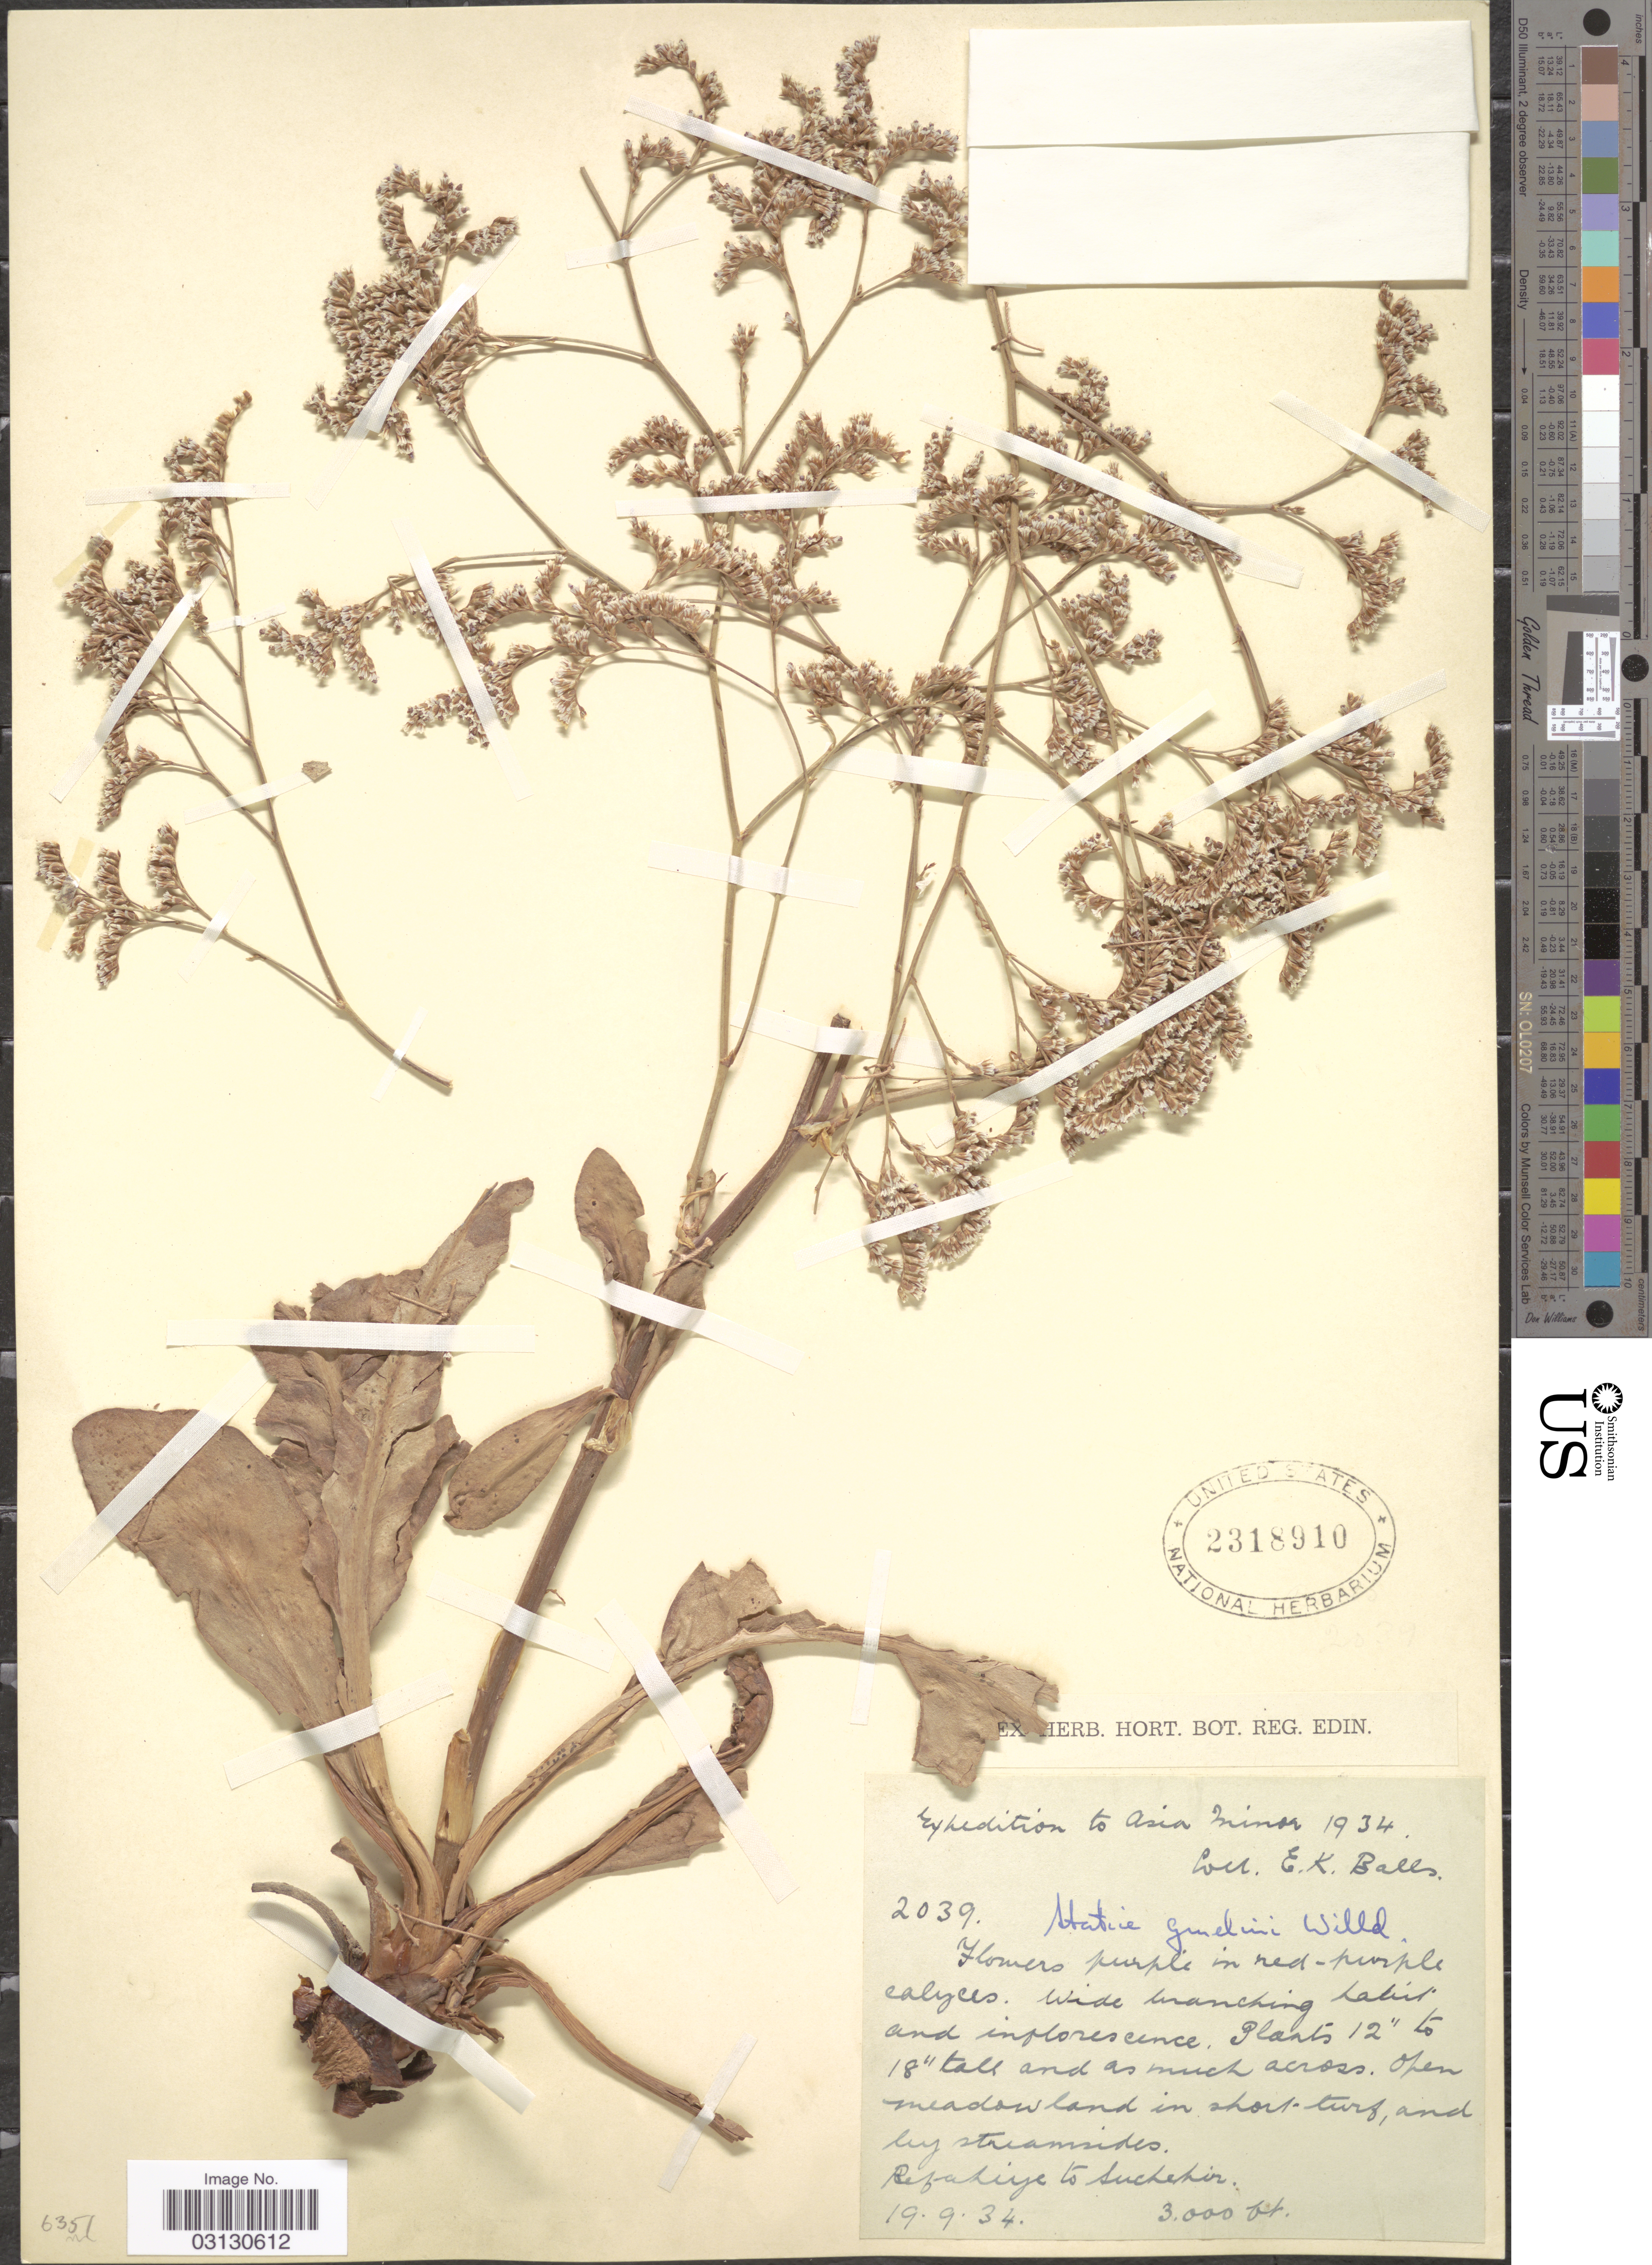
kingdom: Plantae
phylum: Tracheophyta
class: Magnoliopsida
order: Caryophyllales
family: Plumbaginaceae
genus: Limonium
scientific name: Limonium gmelinii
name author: (Willd.) Kuntze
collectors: E. K. Balls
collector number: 2039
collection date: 1934-09-19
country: Turkey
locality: Asia Minor, Refahiye to Suckehir.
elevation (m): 914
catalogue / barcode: US 2318910